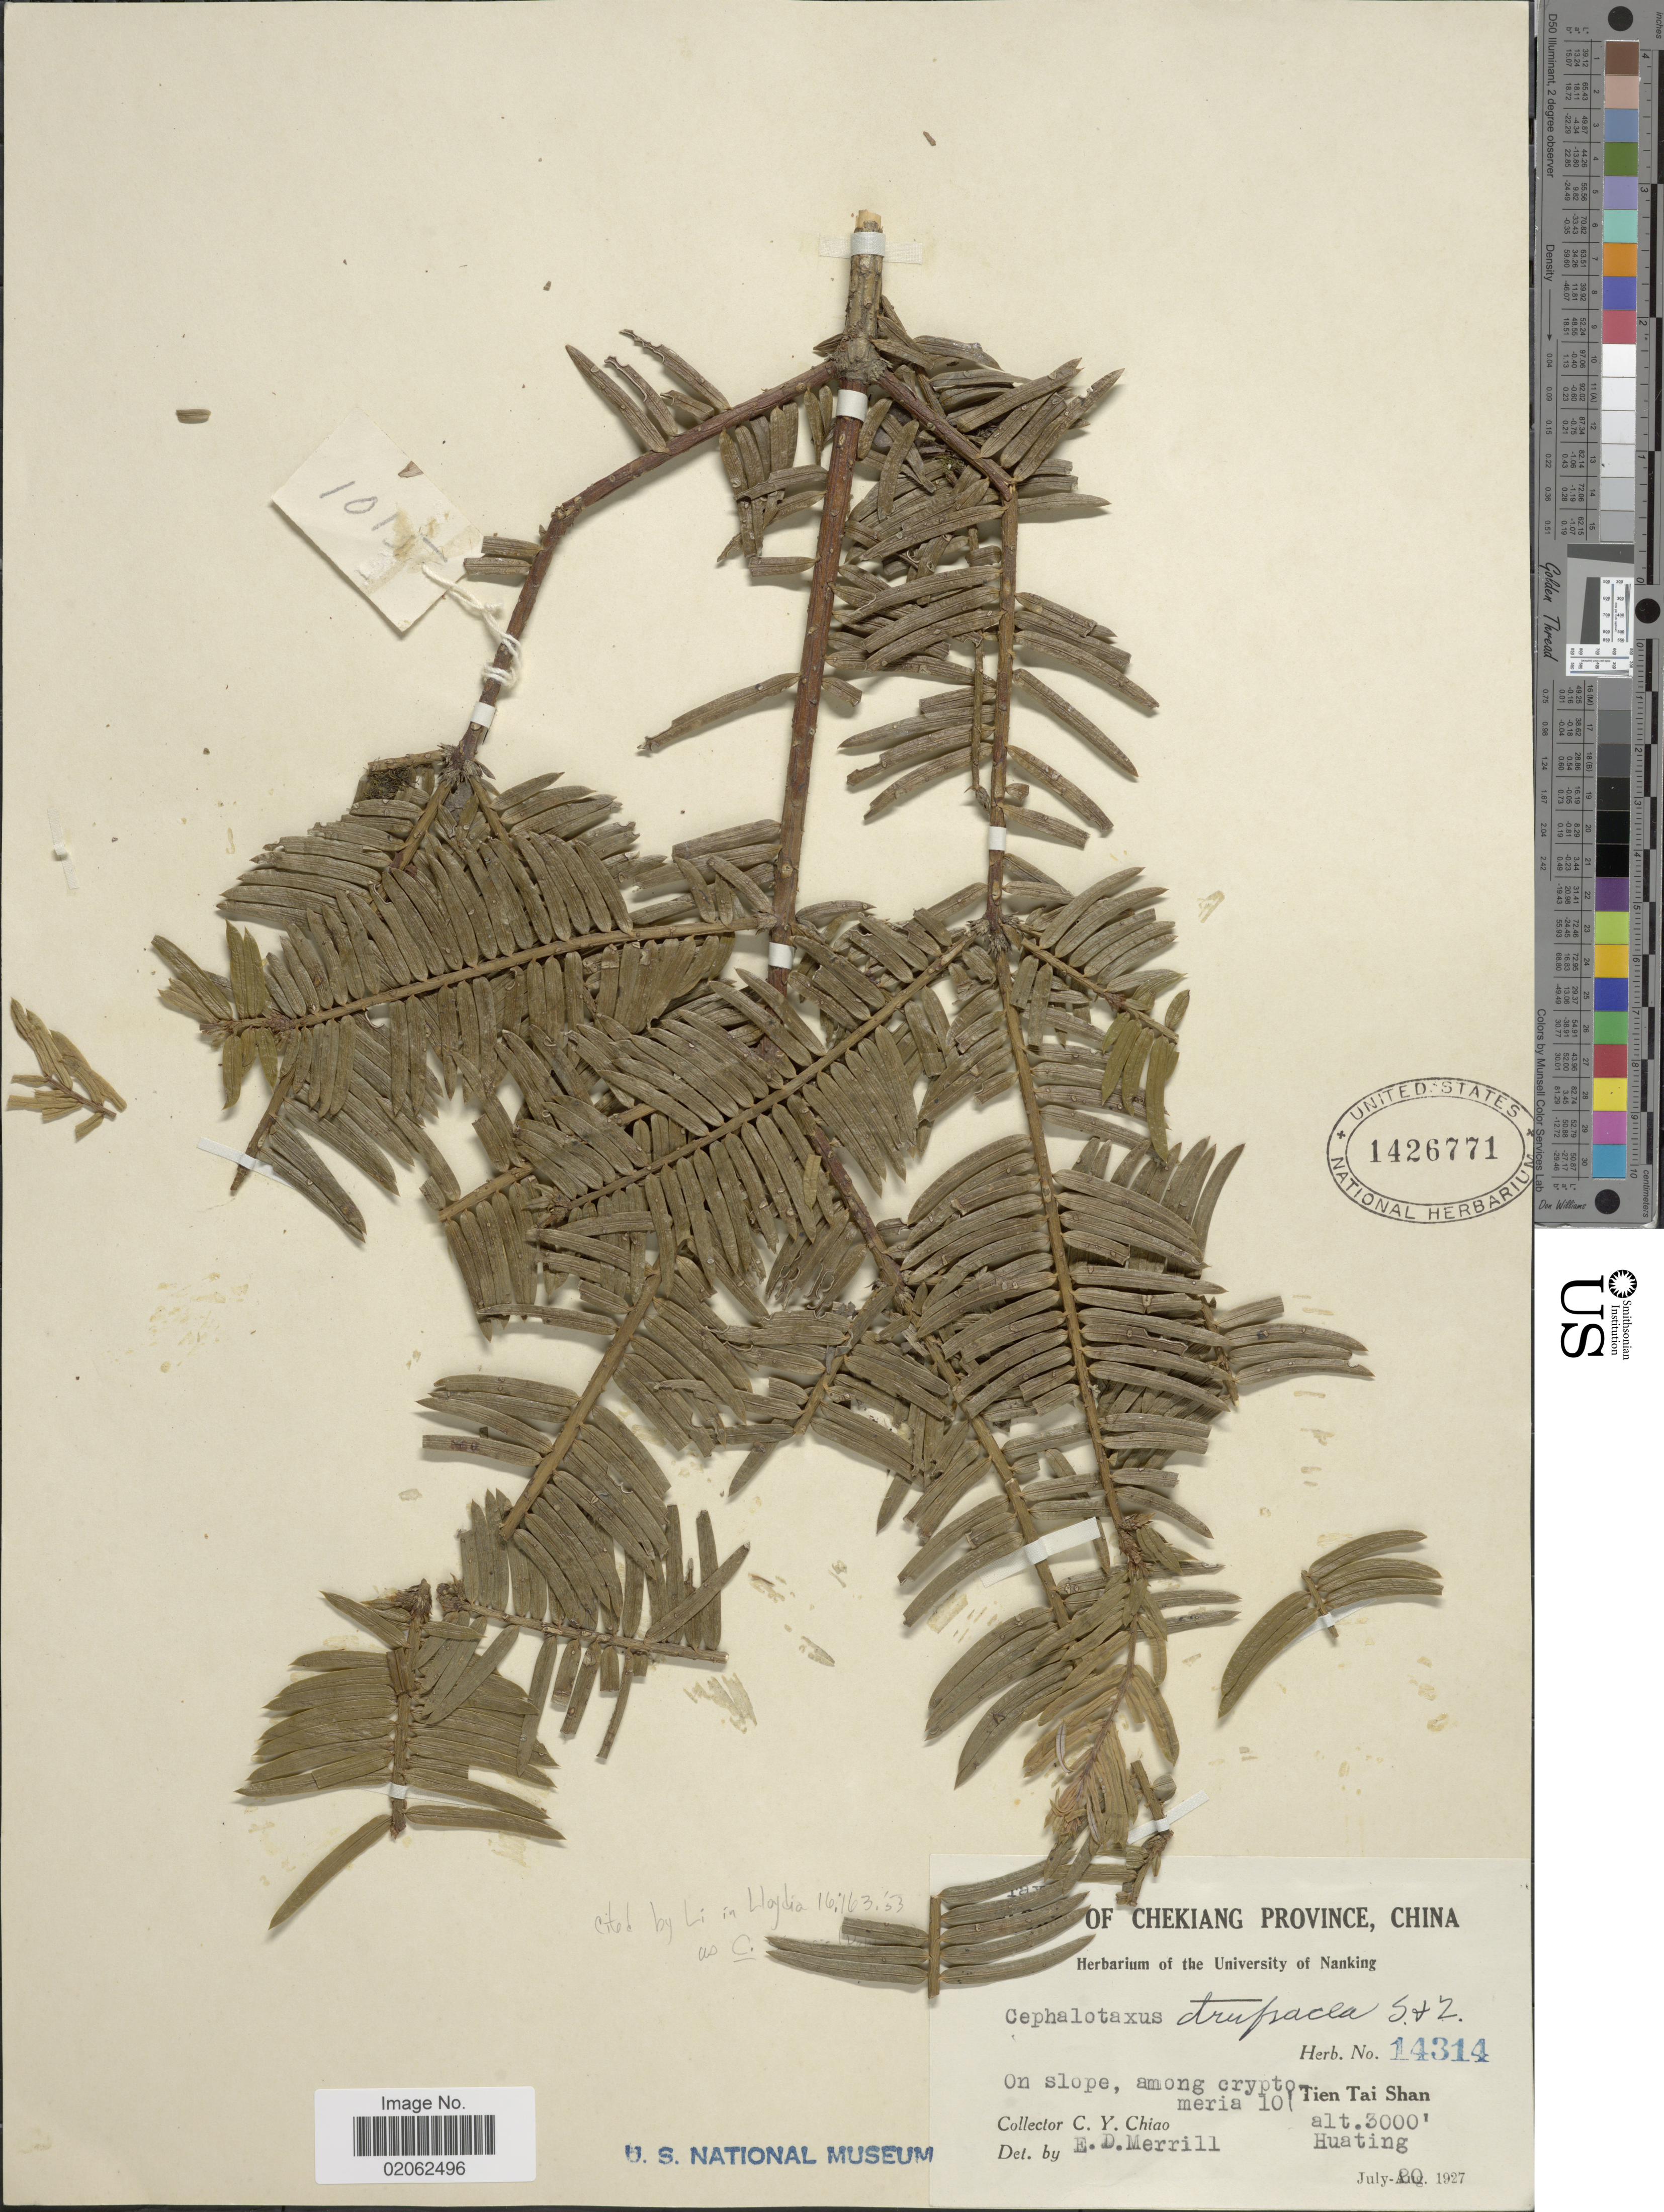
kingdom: Plantae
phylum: Tracheophyta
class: Pinopsida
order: Pinales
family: Cephalotaxaceae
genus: Cephalotaxus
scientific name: Cephalotaxus sinensis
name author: (H.L. Li) H.L. Li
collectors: C. Y. Chiao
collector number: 14314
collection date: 1927-07-20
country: China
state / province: Zhejiang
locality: Chekiang Province. Tien Tai Shan. Huating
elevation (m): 914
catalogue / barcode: US 1426771